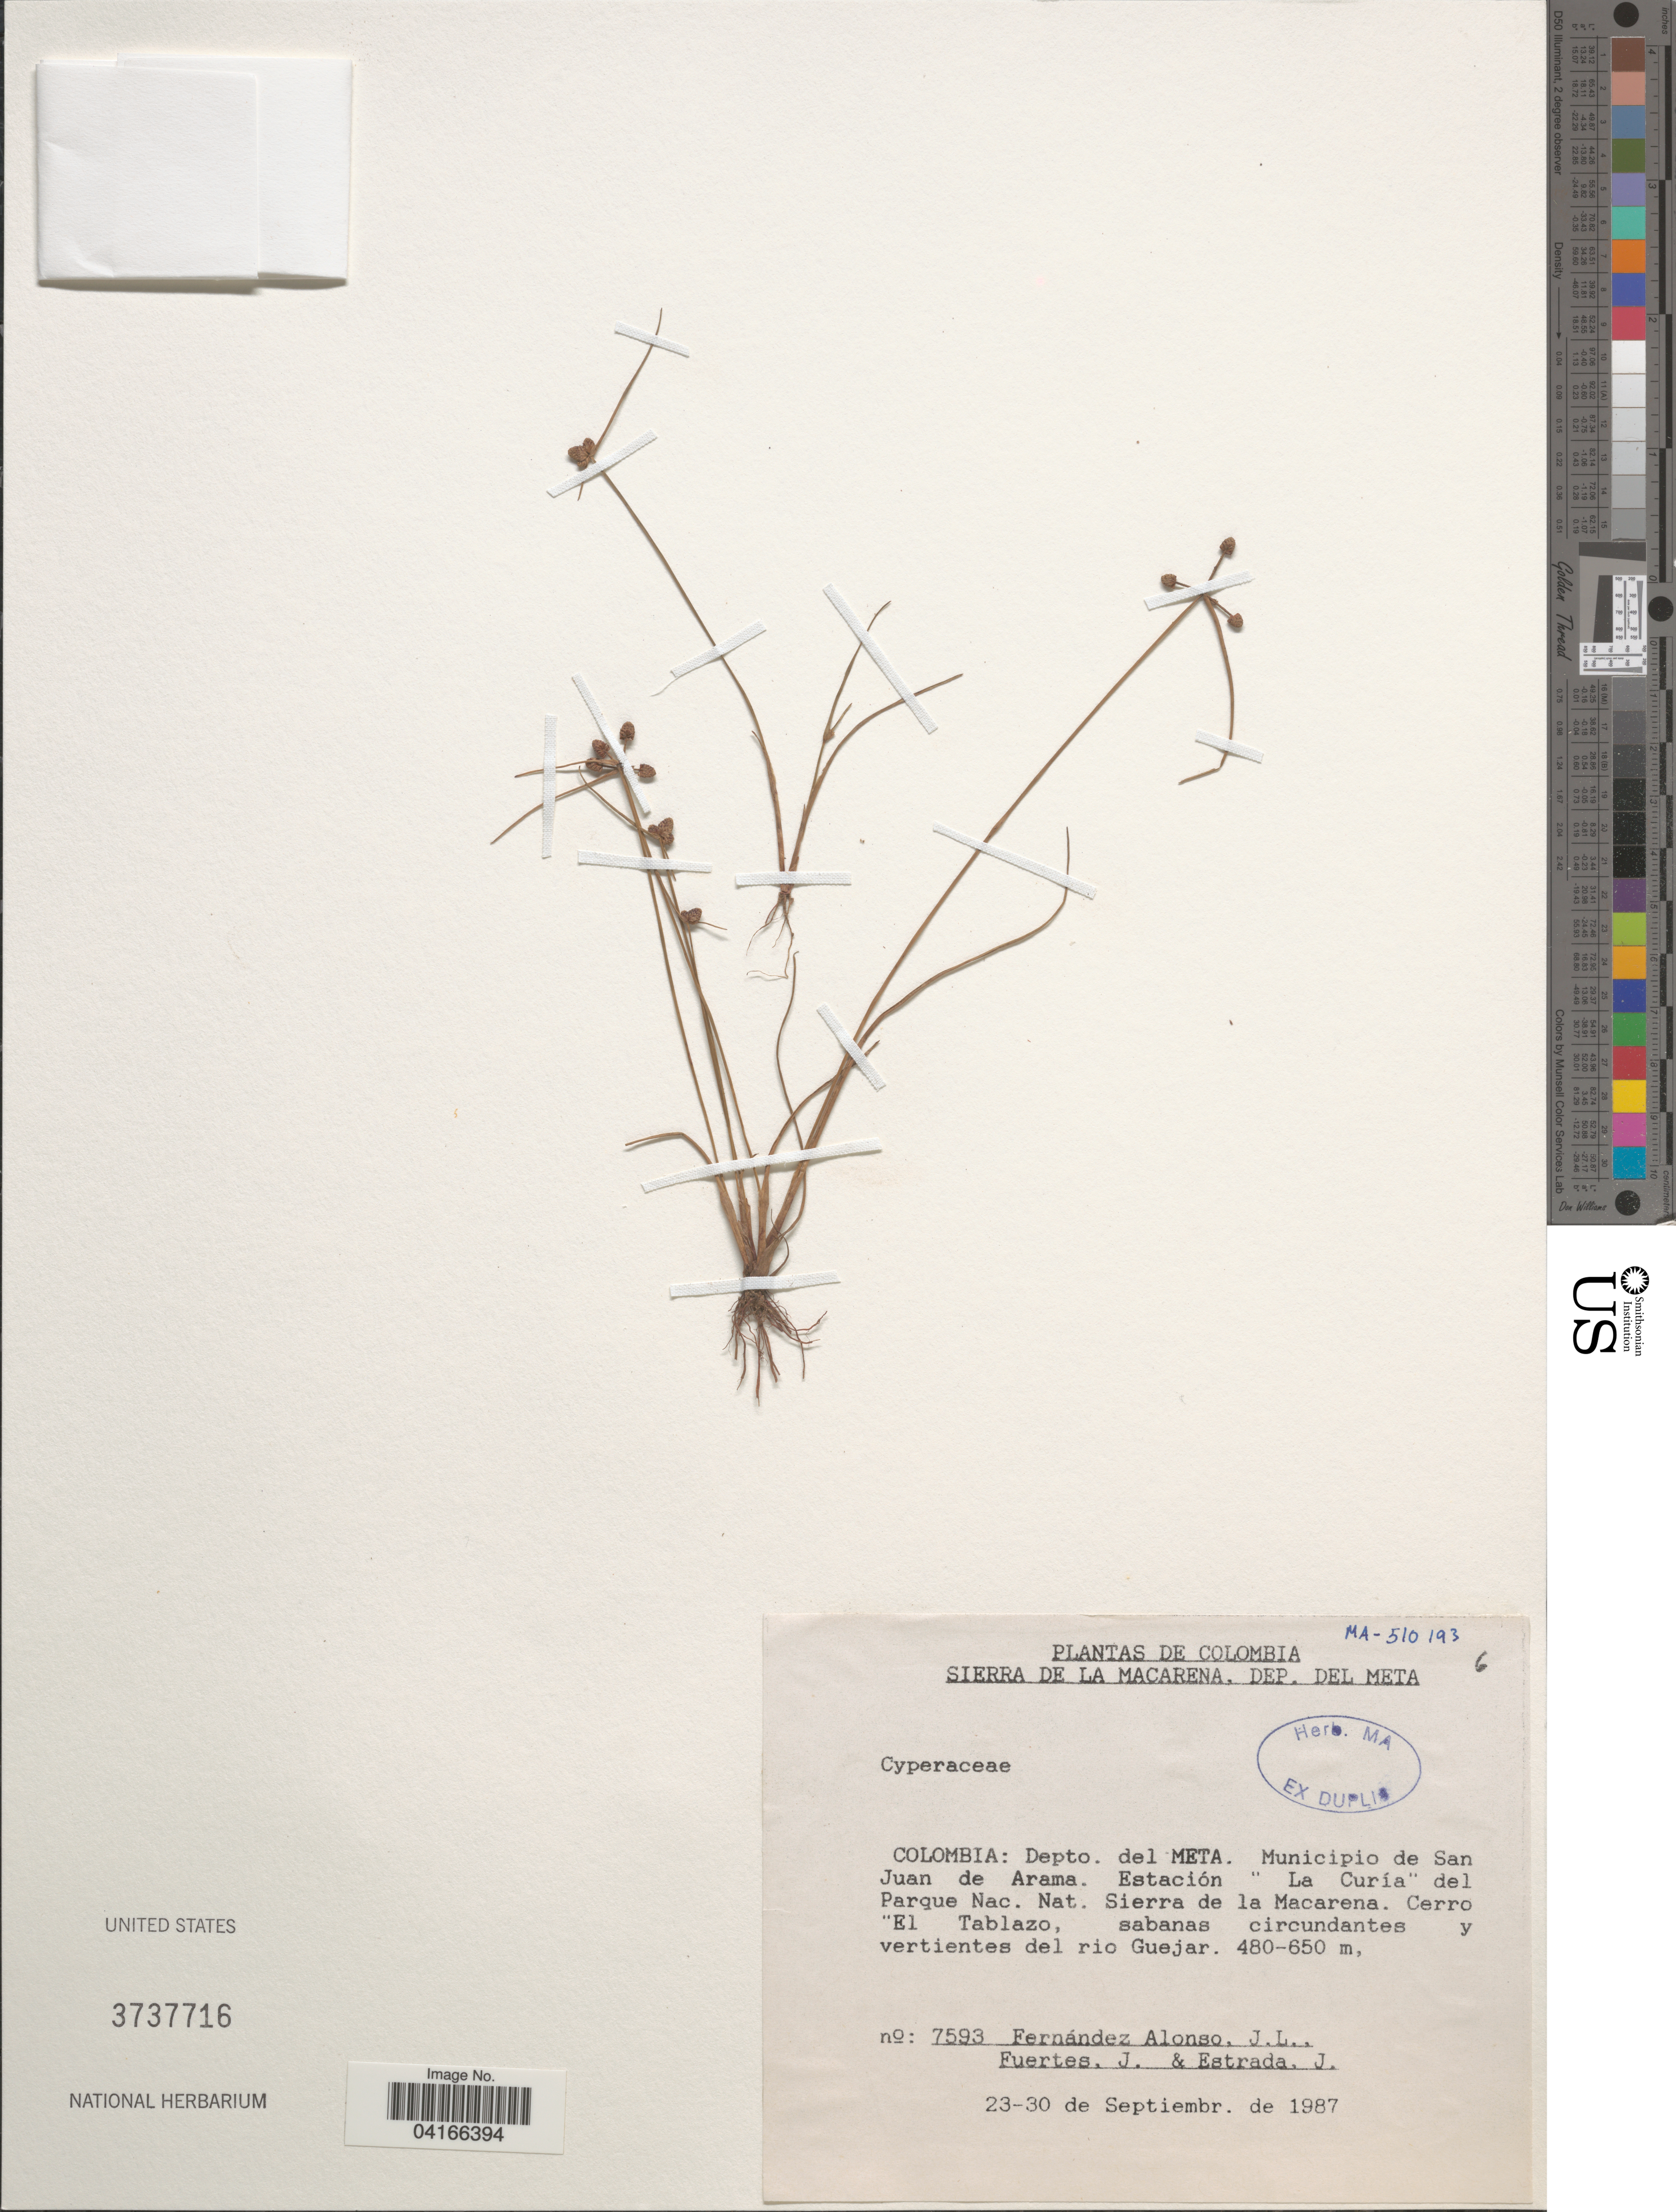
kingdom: Plantae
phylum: Tracheophyta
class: Liliopsida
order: Poales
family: Cyperaceae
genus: Cyperus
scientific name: Cyperus lipomexicanus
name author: Goetgh.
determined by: Strong, Mark T., (BOT), Smithsonian Institution - National Museum of Natural History (UNITED STATES)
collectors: J. Fernandez-Alonso, J. Fuertes & J. Estrada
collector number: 7593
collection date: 1987-09-23/1987-09-30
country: Colombia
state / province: Meta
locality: Sierra de la Macarena, Dep. del Meta. Depto. del Meta. Municipio de San Juan de Arama. Estación 'La Curía" del Parque Nac. Nat. Sierra de la Macarena. Cerro "El Tablazo, sabanas circundantes y vertientes del rio Guejar.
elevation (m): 480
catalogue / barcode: US 3737716